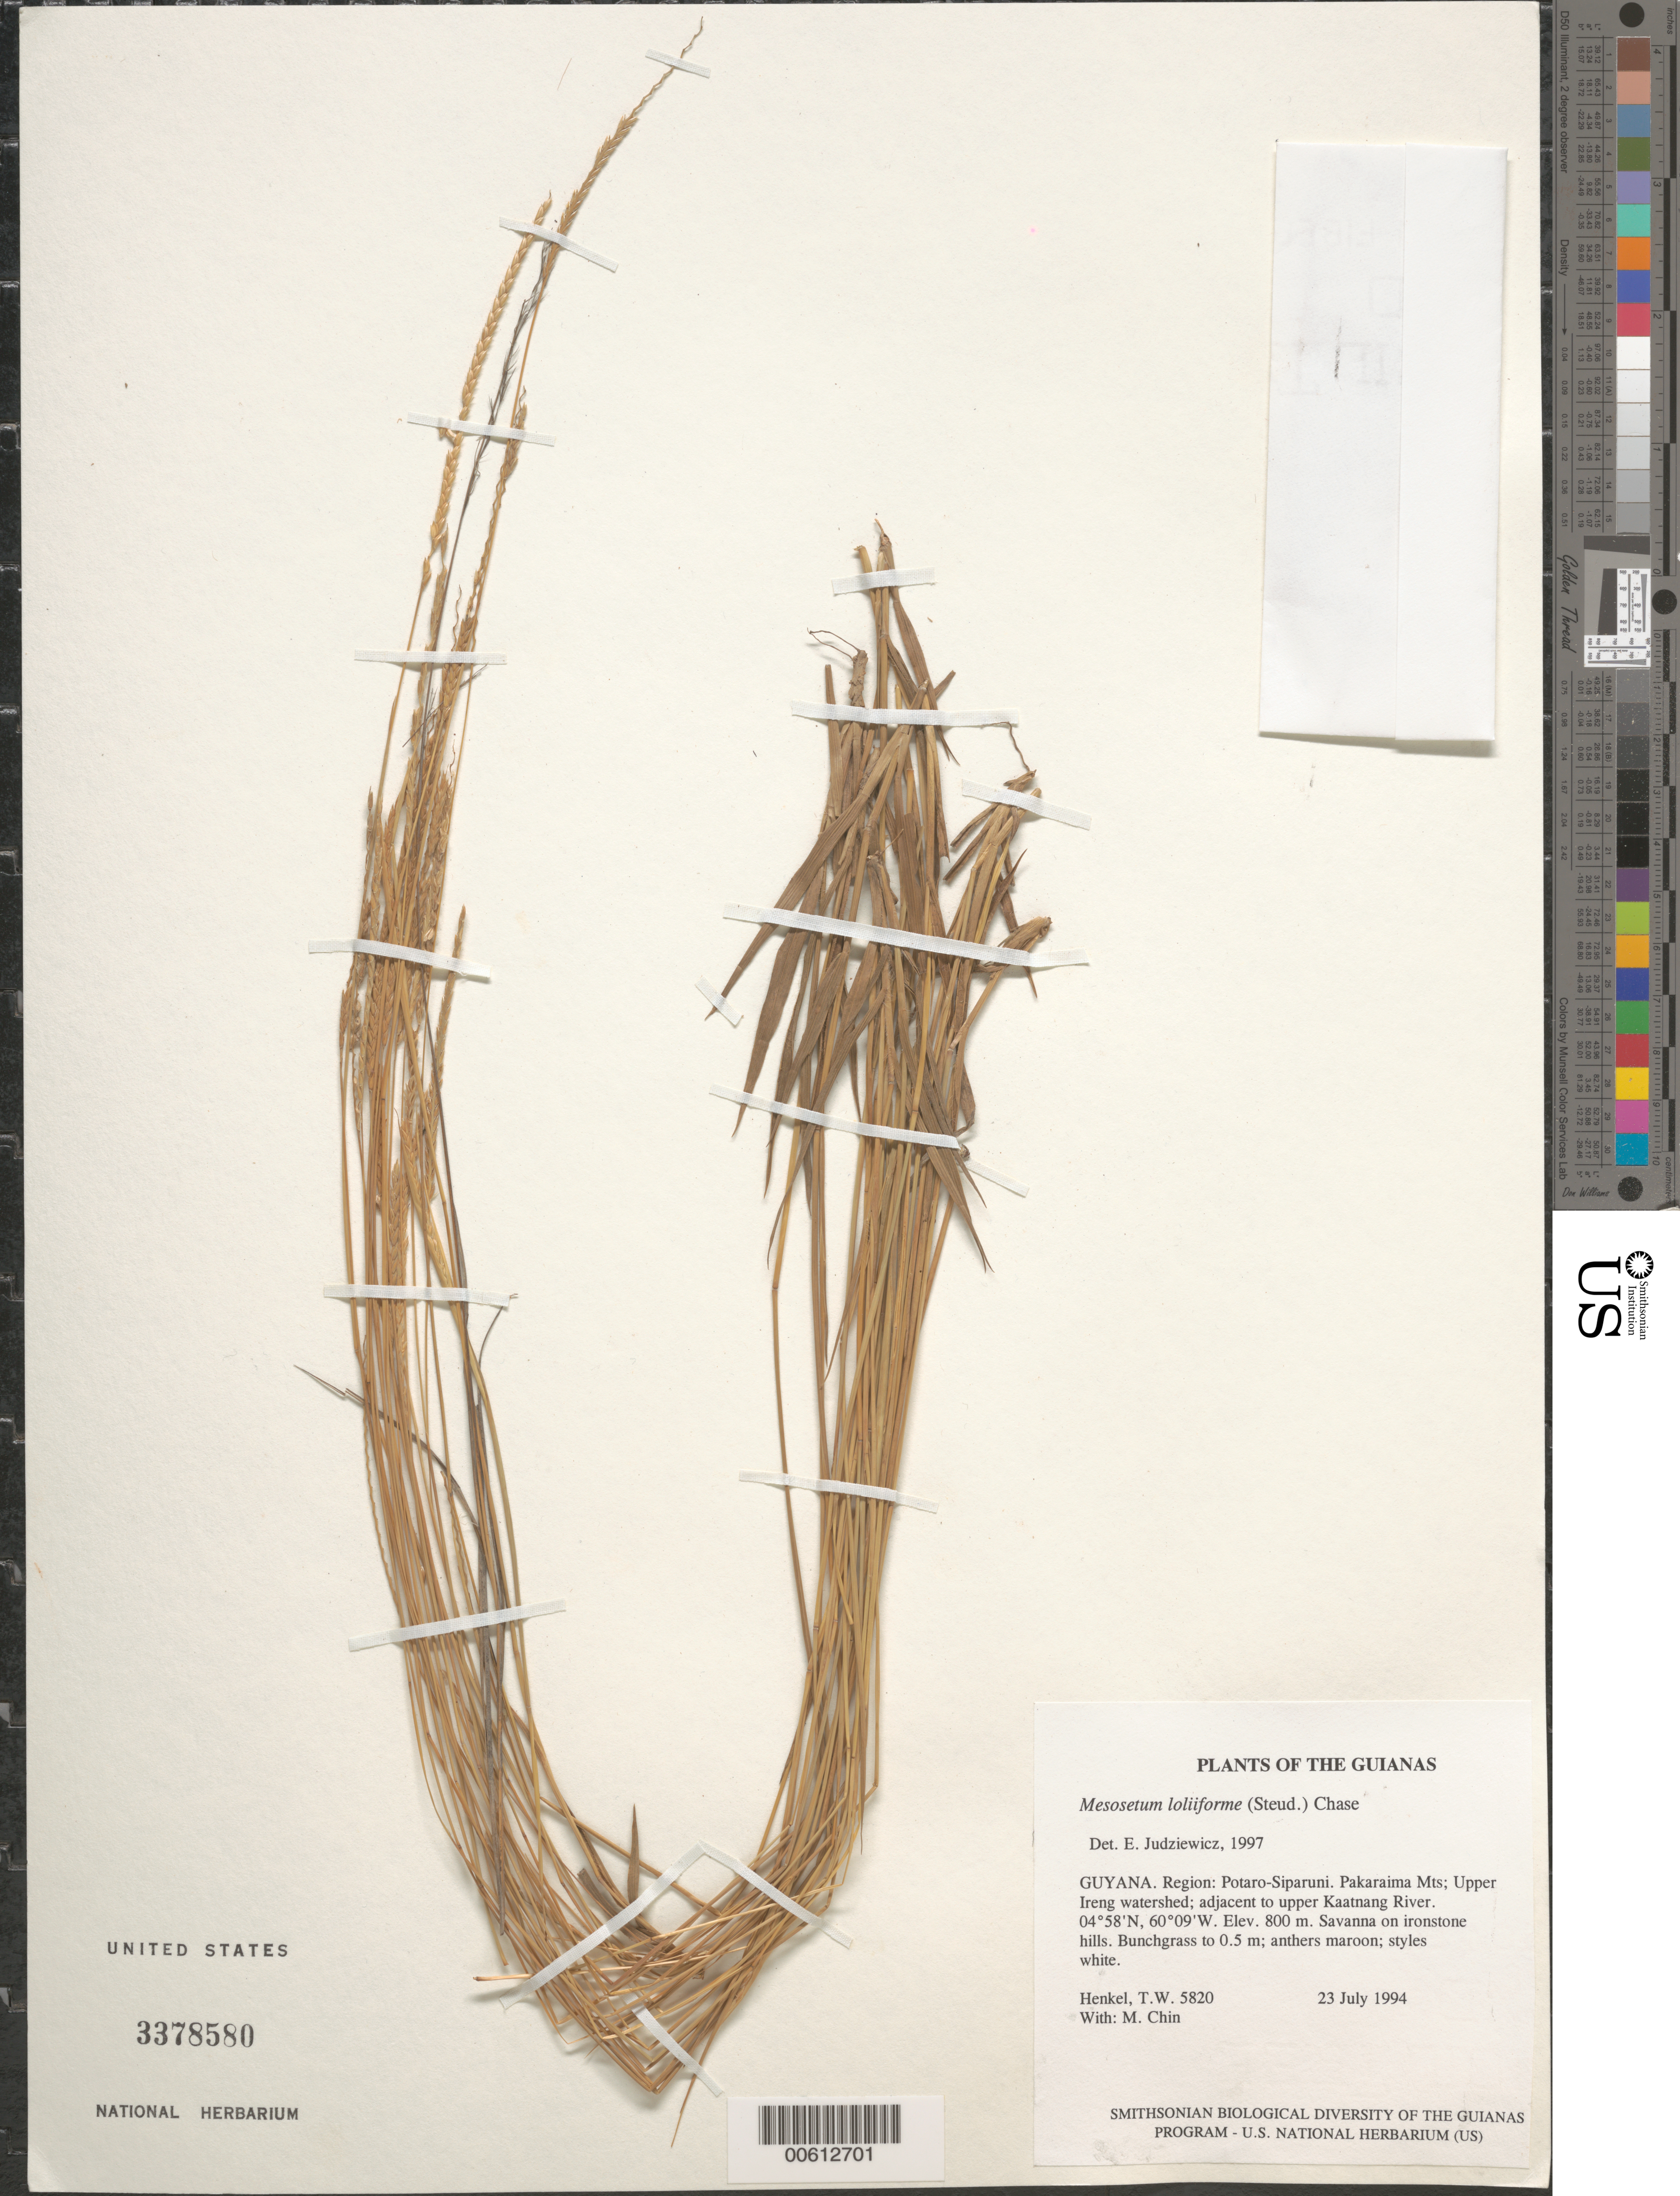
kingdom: Plantae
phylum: Tracheophyta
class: Liliopsida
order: Poales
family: Poaceae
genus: Mesosetum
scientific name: Mesosetum loliiforme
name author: (Hochst. ex Steud.) Chase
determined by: Judziewicz, E. J.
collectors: T. Henkel & M. Chin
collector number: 5820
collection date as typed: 23 July 1994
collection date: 1994-07-23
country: Guyana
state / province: Potaro-Siparuni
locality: Pakaraima Mts; Upper Ireng watershed; adjacent to upper Kaatnang River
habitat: Savanna on ironstone hills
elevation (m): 800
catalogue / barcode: US 3378580